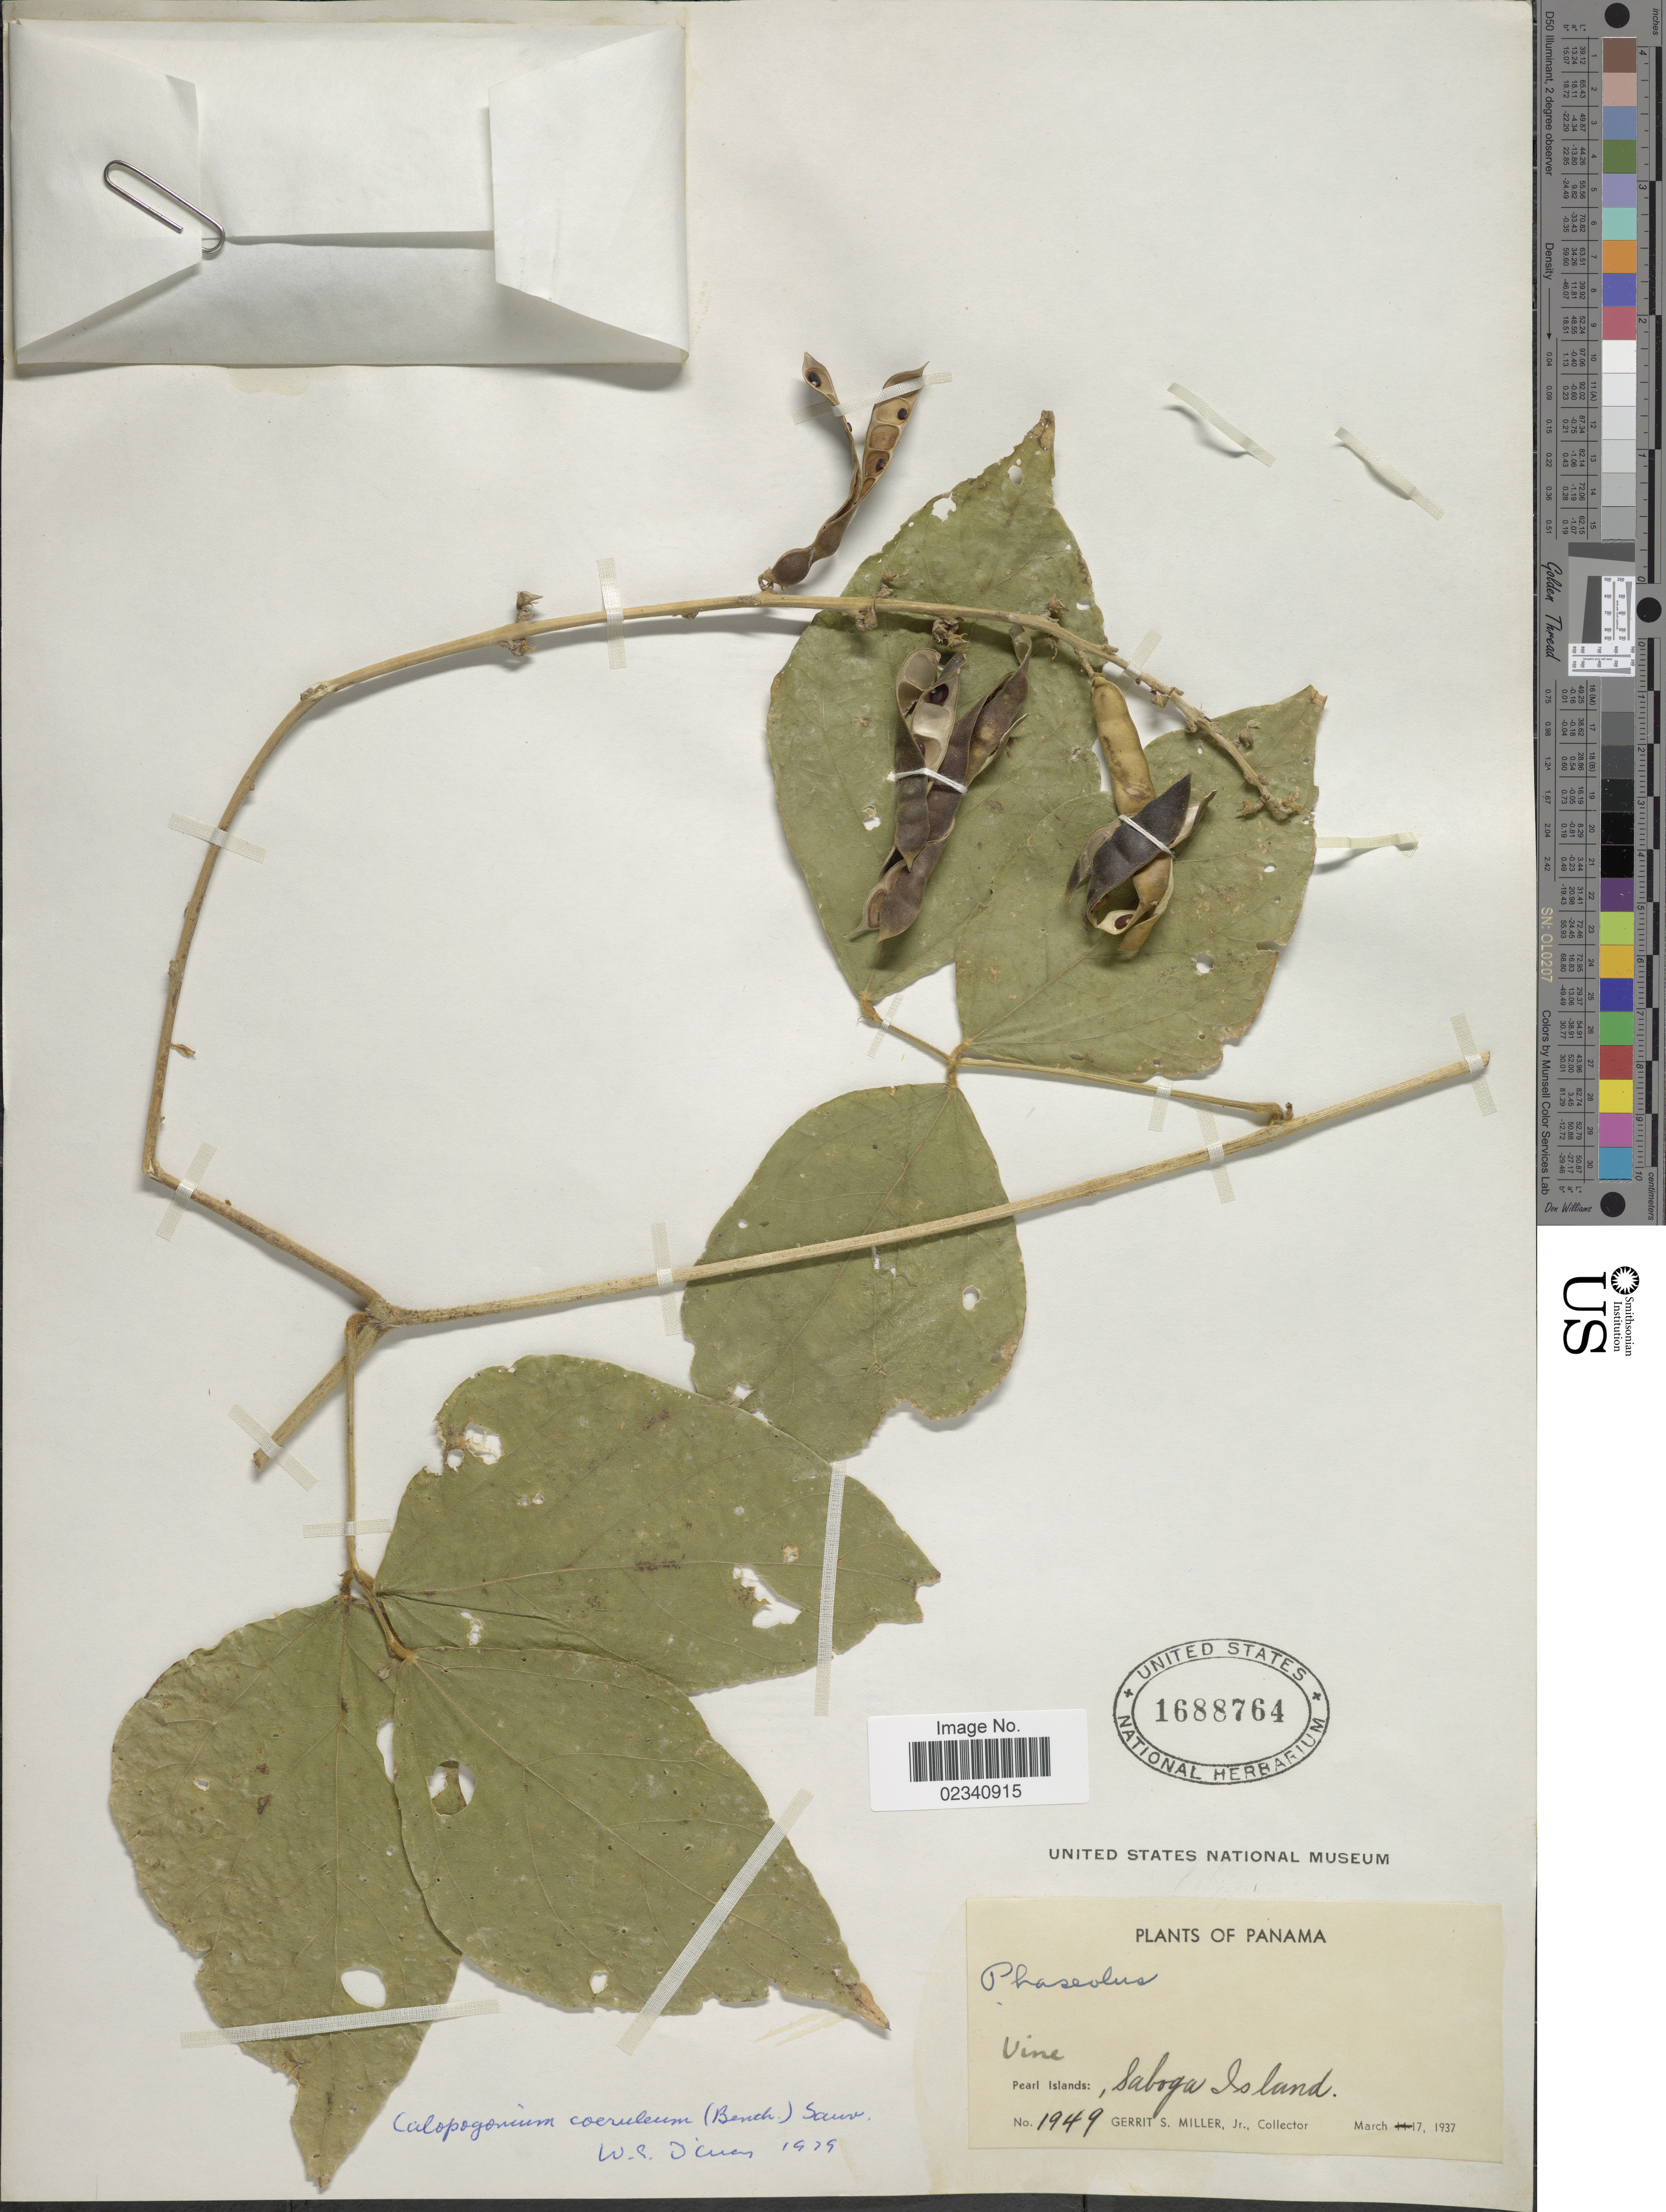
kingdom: Plantae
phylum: Tracheophyta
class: Magnoliopsida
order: Fabales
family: Fabaceae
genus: Calopogonium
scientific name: Calopogonium caeruleum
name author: (Benth.) C. Wright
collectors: G. S. Miller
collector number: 1949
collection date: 1937-03-17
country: Panama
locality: Vine, Pearl Islands: Saboga Island.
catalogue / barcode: US 1688764